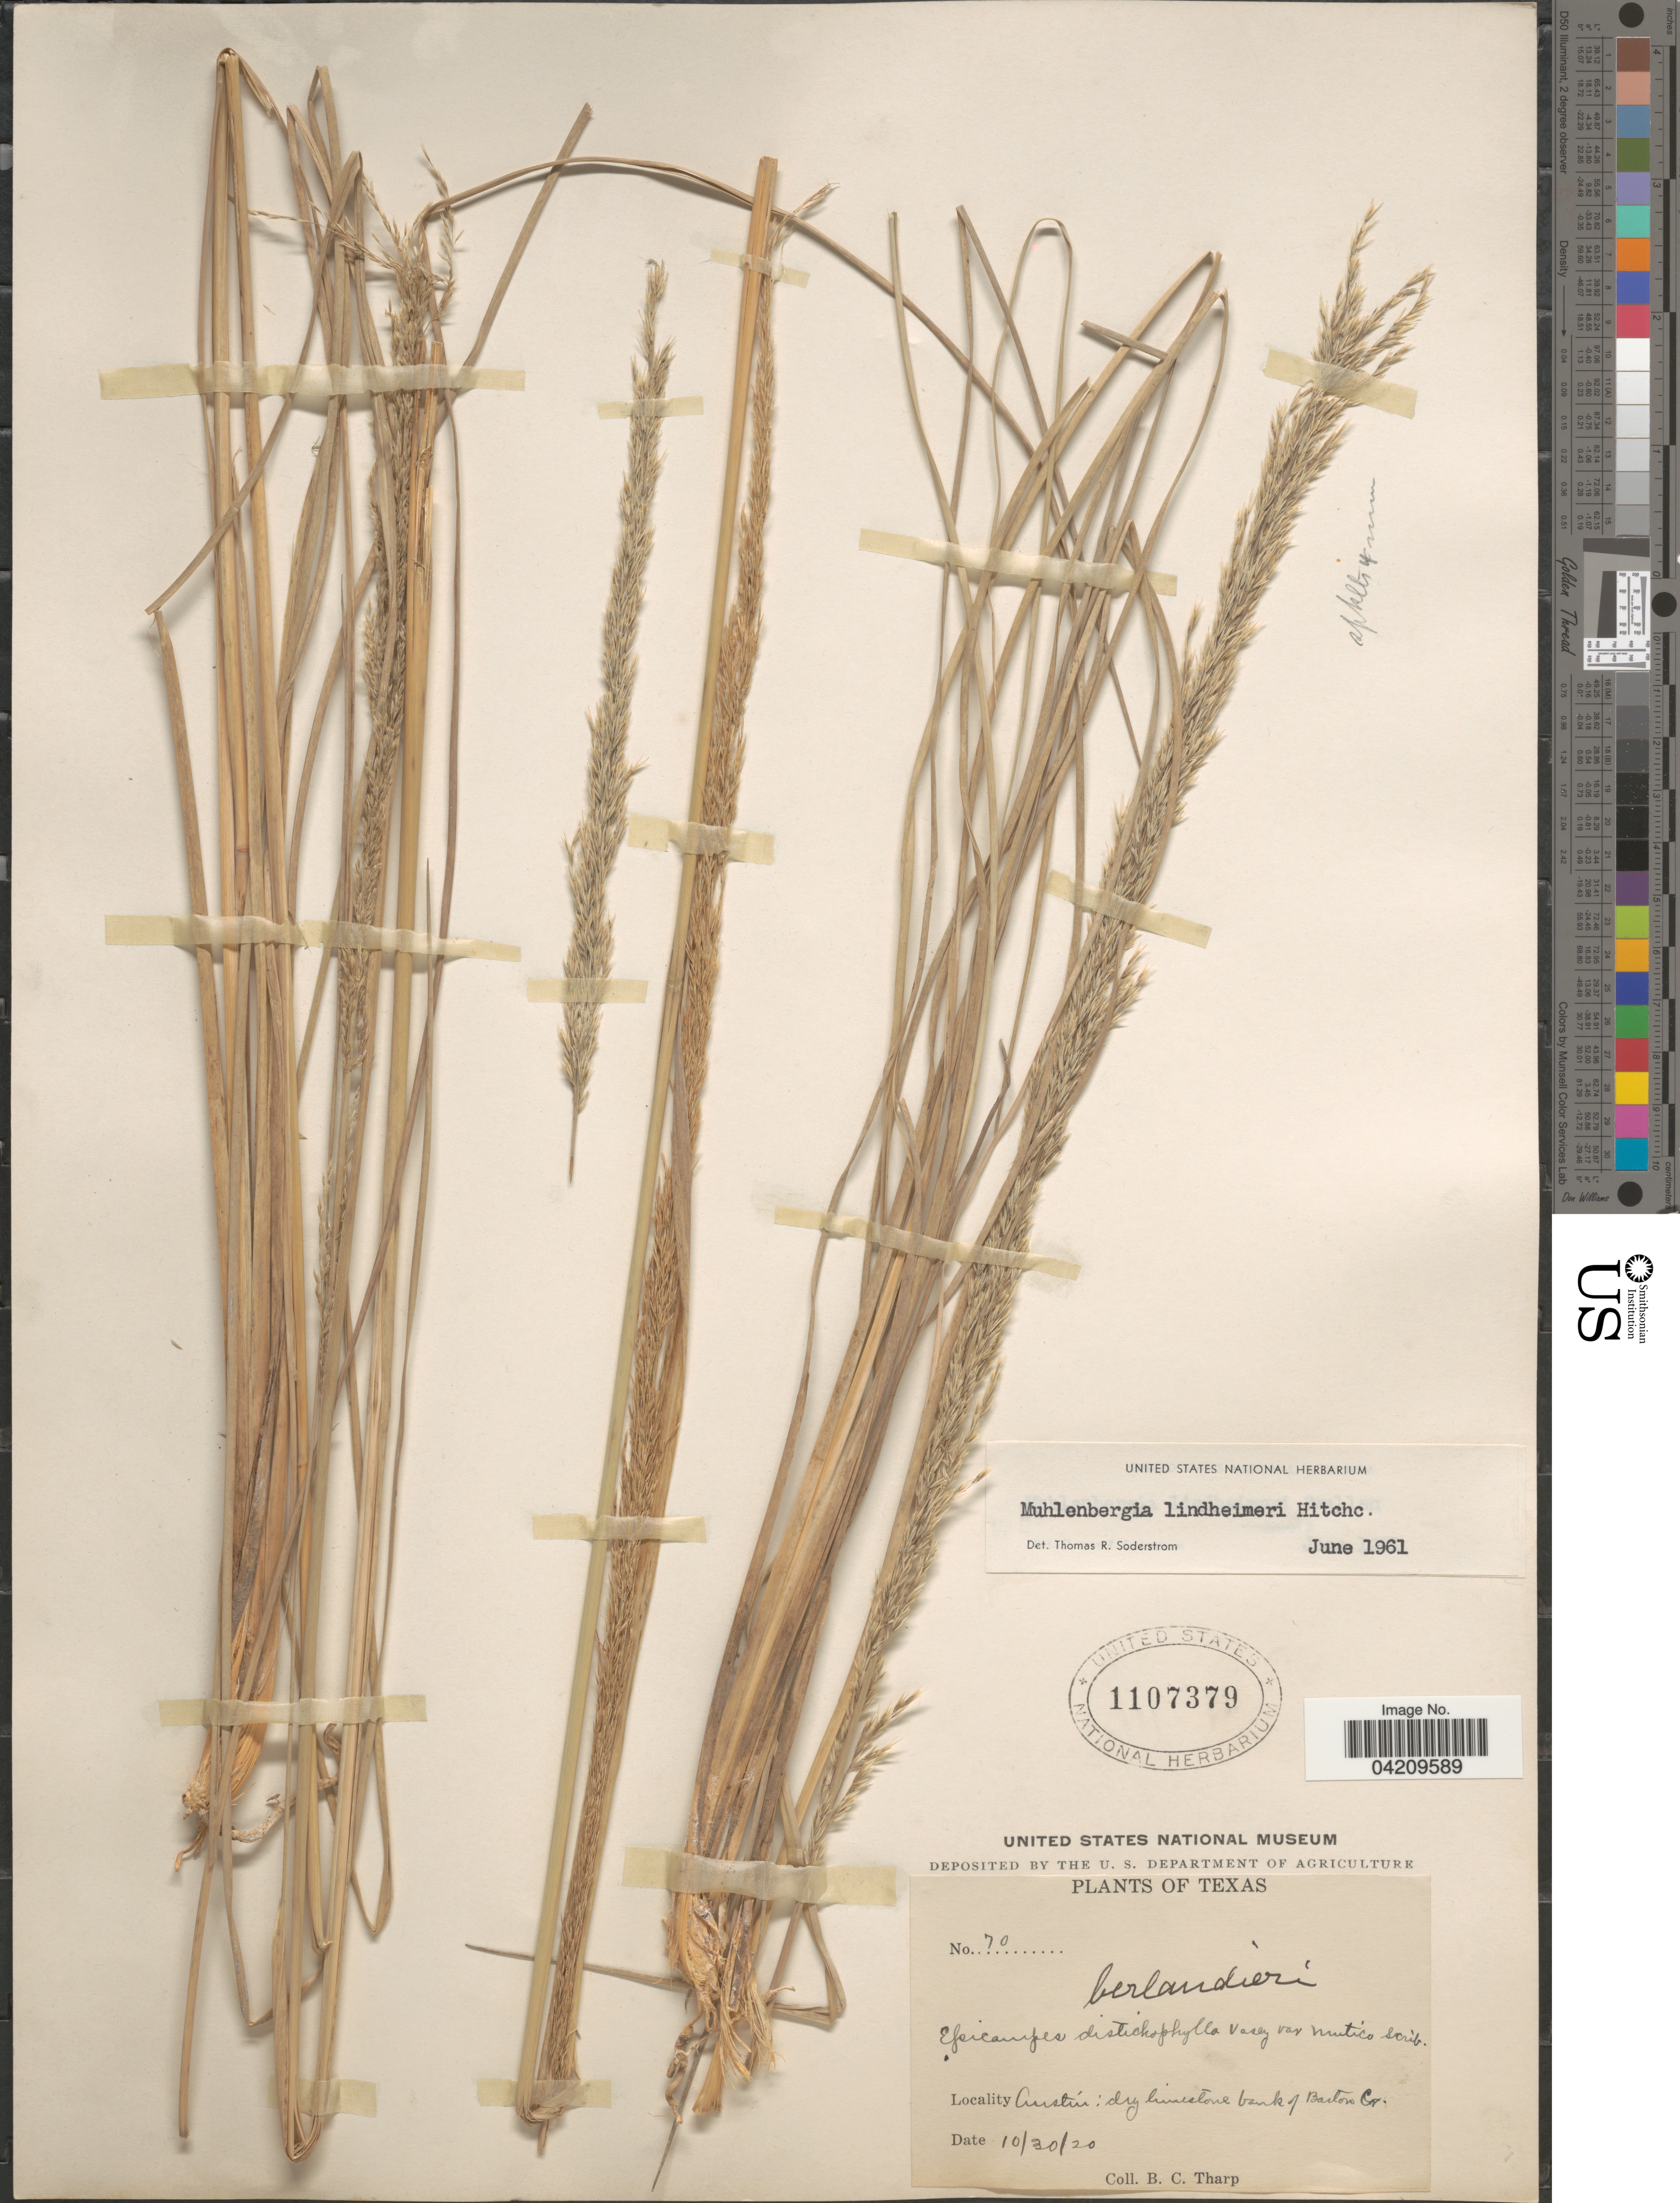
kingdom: Plantae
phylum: Tracheophyta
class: Liliopsida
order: Poales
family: Poaceae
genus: Muhlenbergia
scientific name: Muhlenbergia lindheimeri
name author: Hitchc.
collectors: B. C. Tharp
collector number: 70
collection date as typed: Transcribed d/m/y: 30/10/20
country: United States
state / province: Texas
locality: Austin: dry limestone bank of Barton Co.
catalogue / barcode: US 1107379